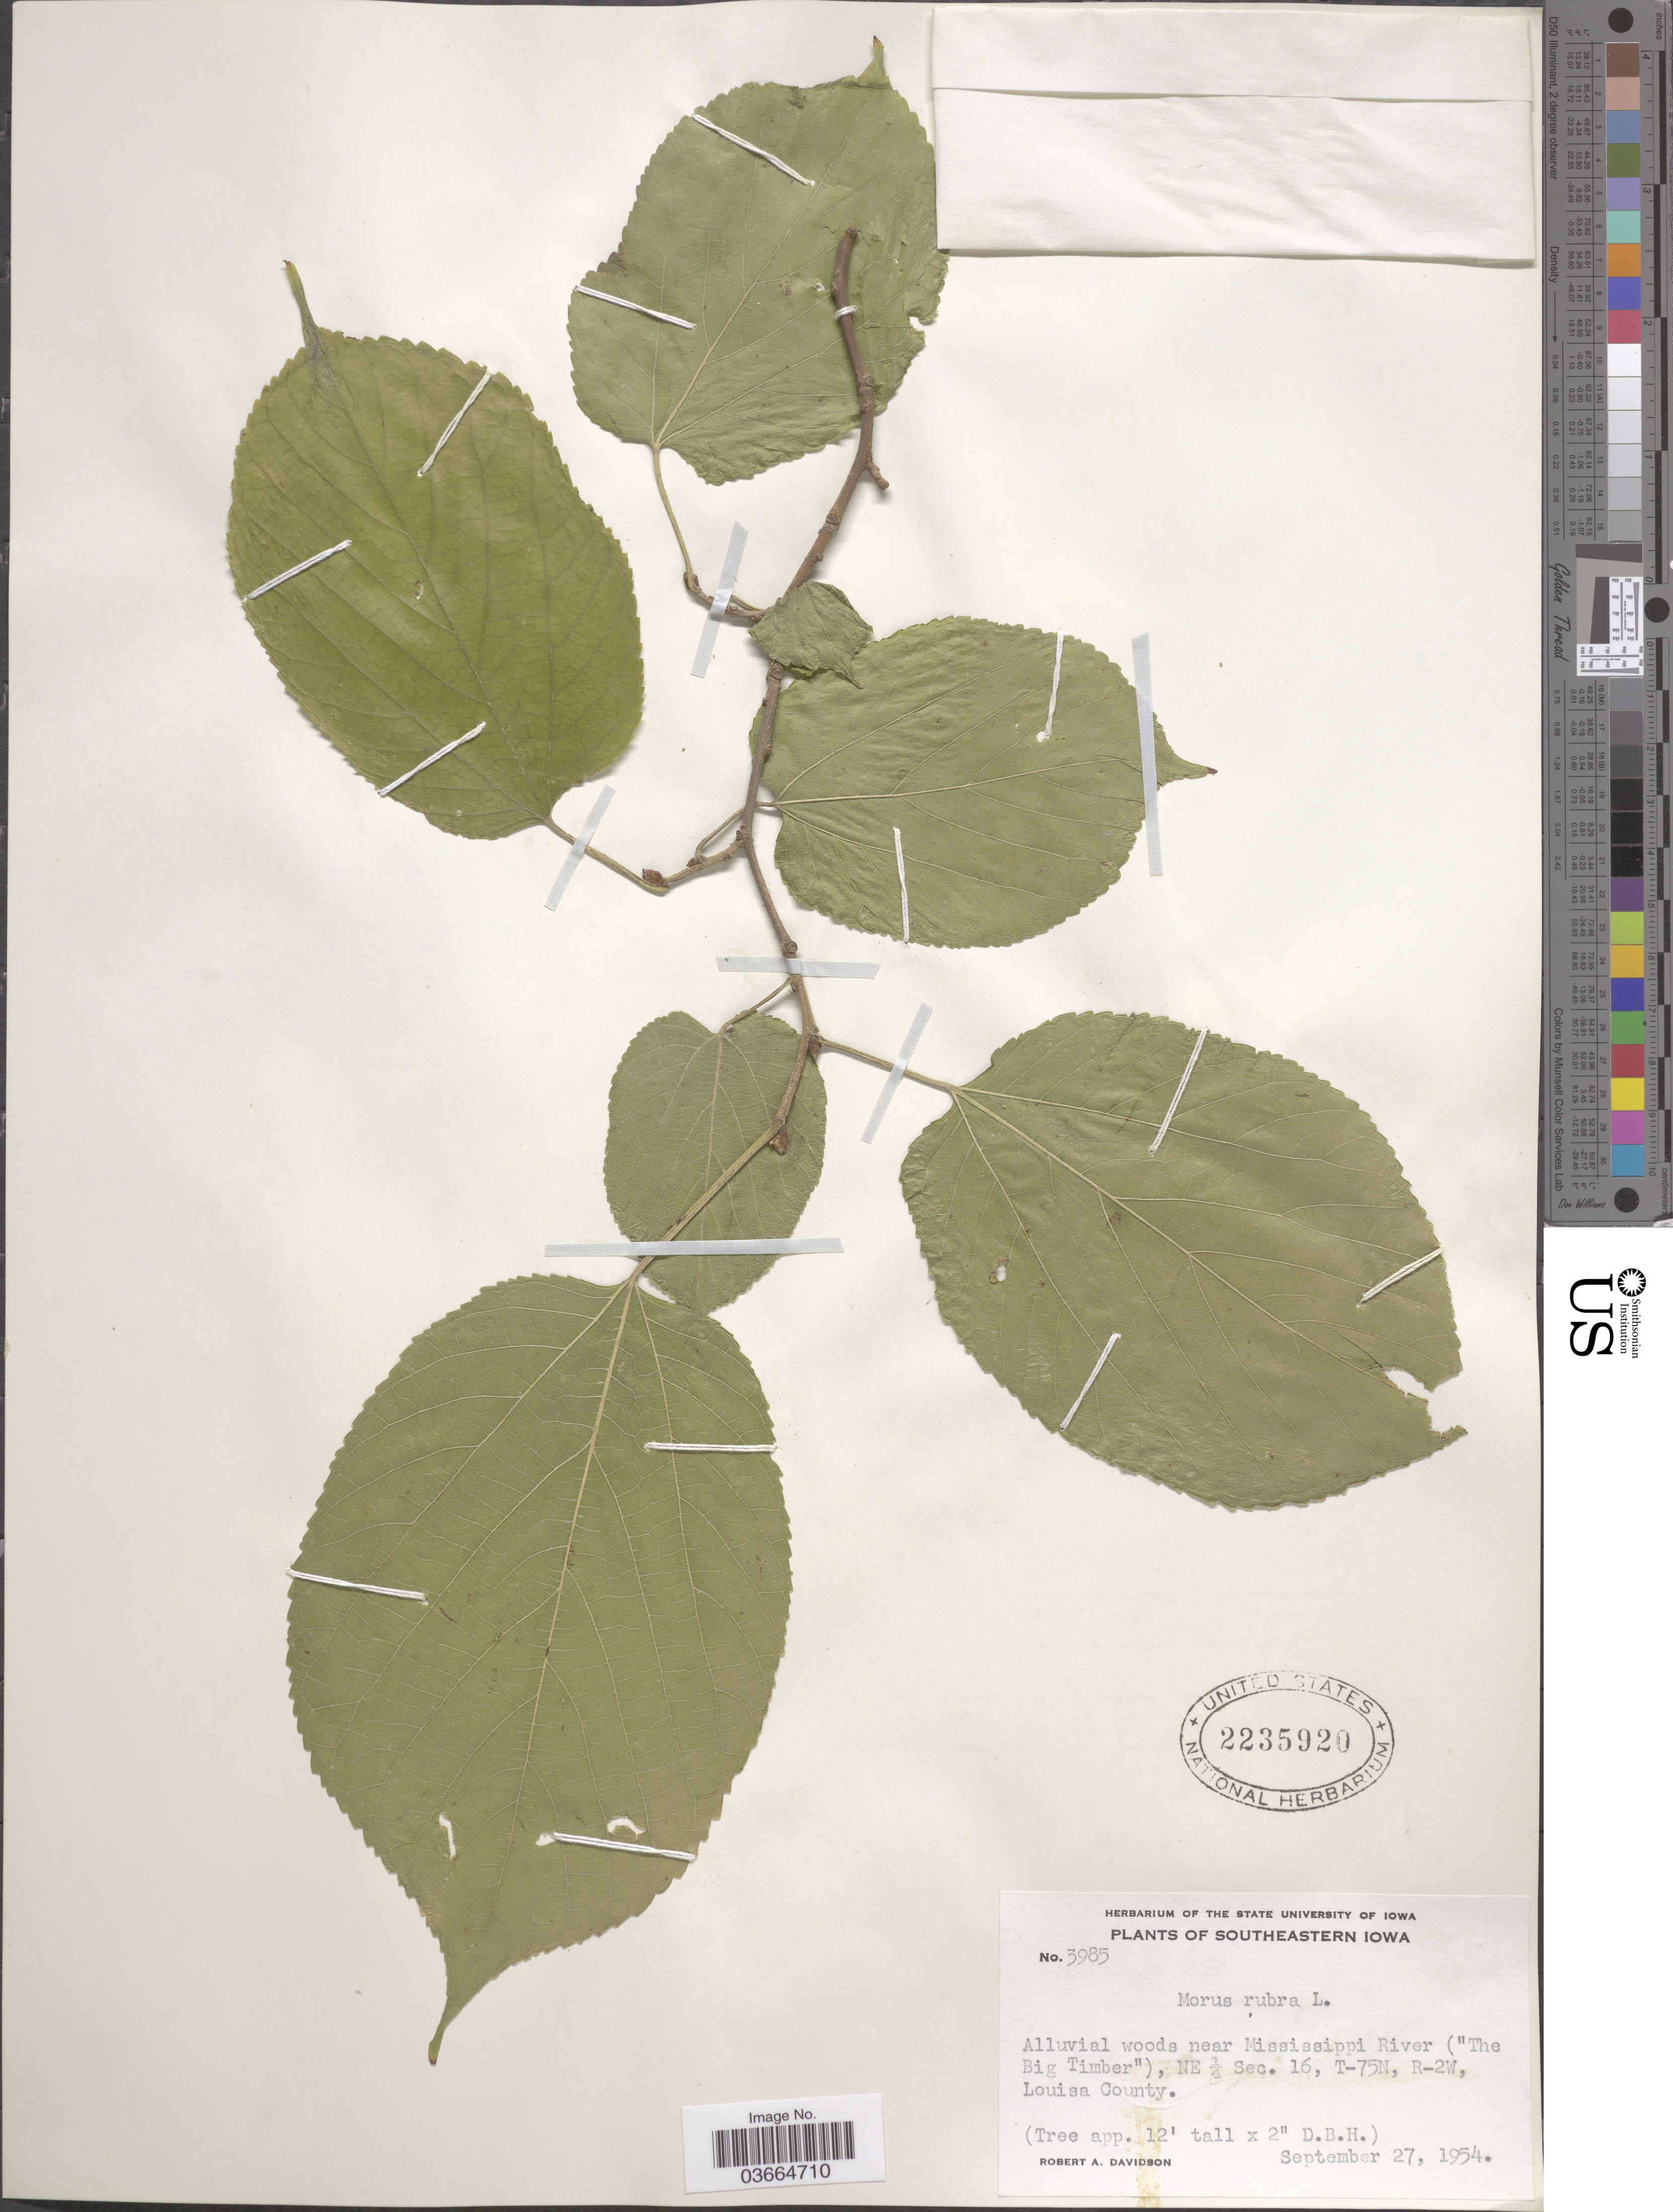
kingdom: Plantae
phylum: Tracheophyta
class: Magnoliopsida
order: Rosales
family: Moraceae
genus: Morus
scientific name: Morus rubra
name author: L.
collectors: R. A. Davidson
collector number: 3985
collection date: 1954-09-27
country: United States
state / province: Iowa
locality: Southeastern Iowa. Alluvial woods near Mississippi River ( "The Big Timber"), NE ¼ Sec. 16, T-75N, R-2W, Louisa County.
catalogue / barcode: US 2235920